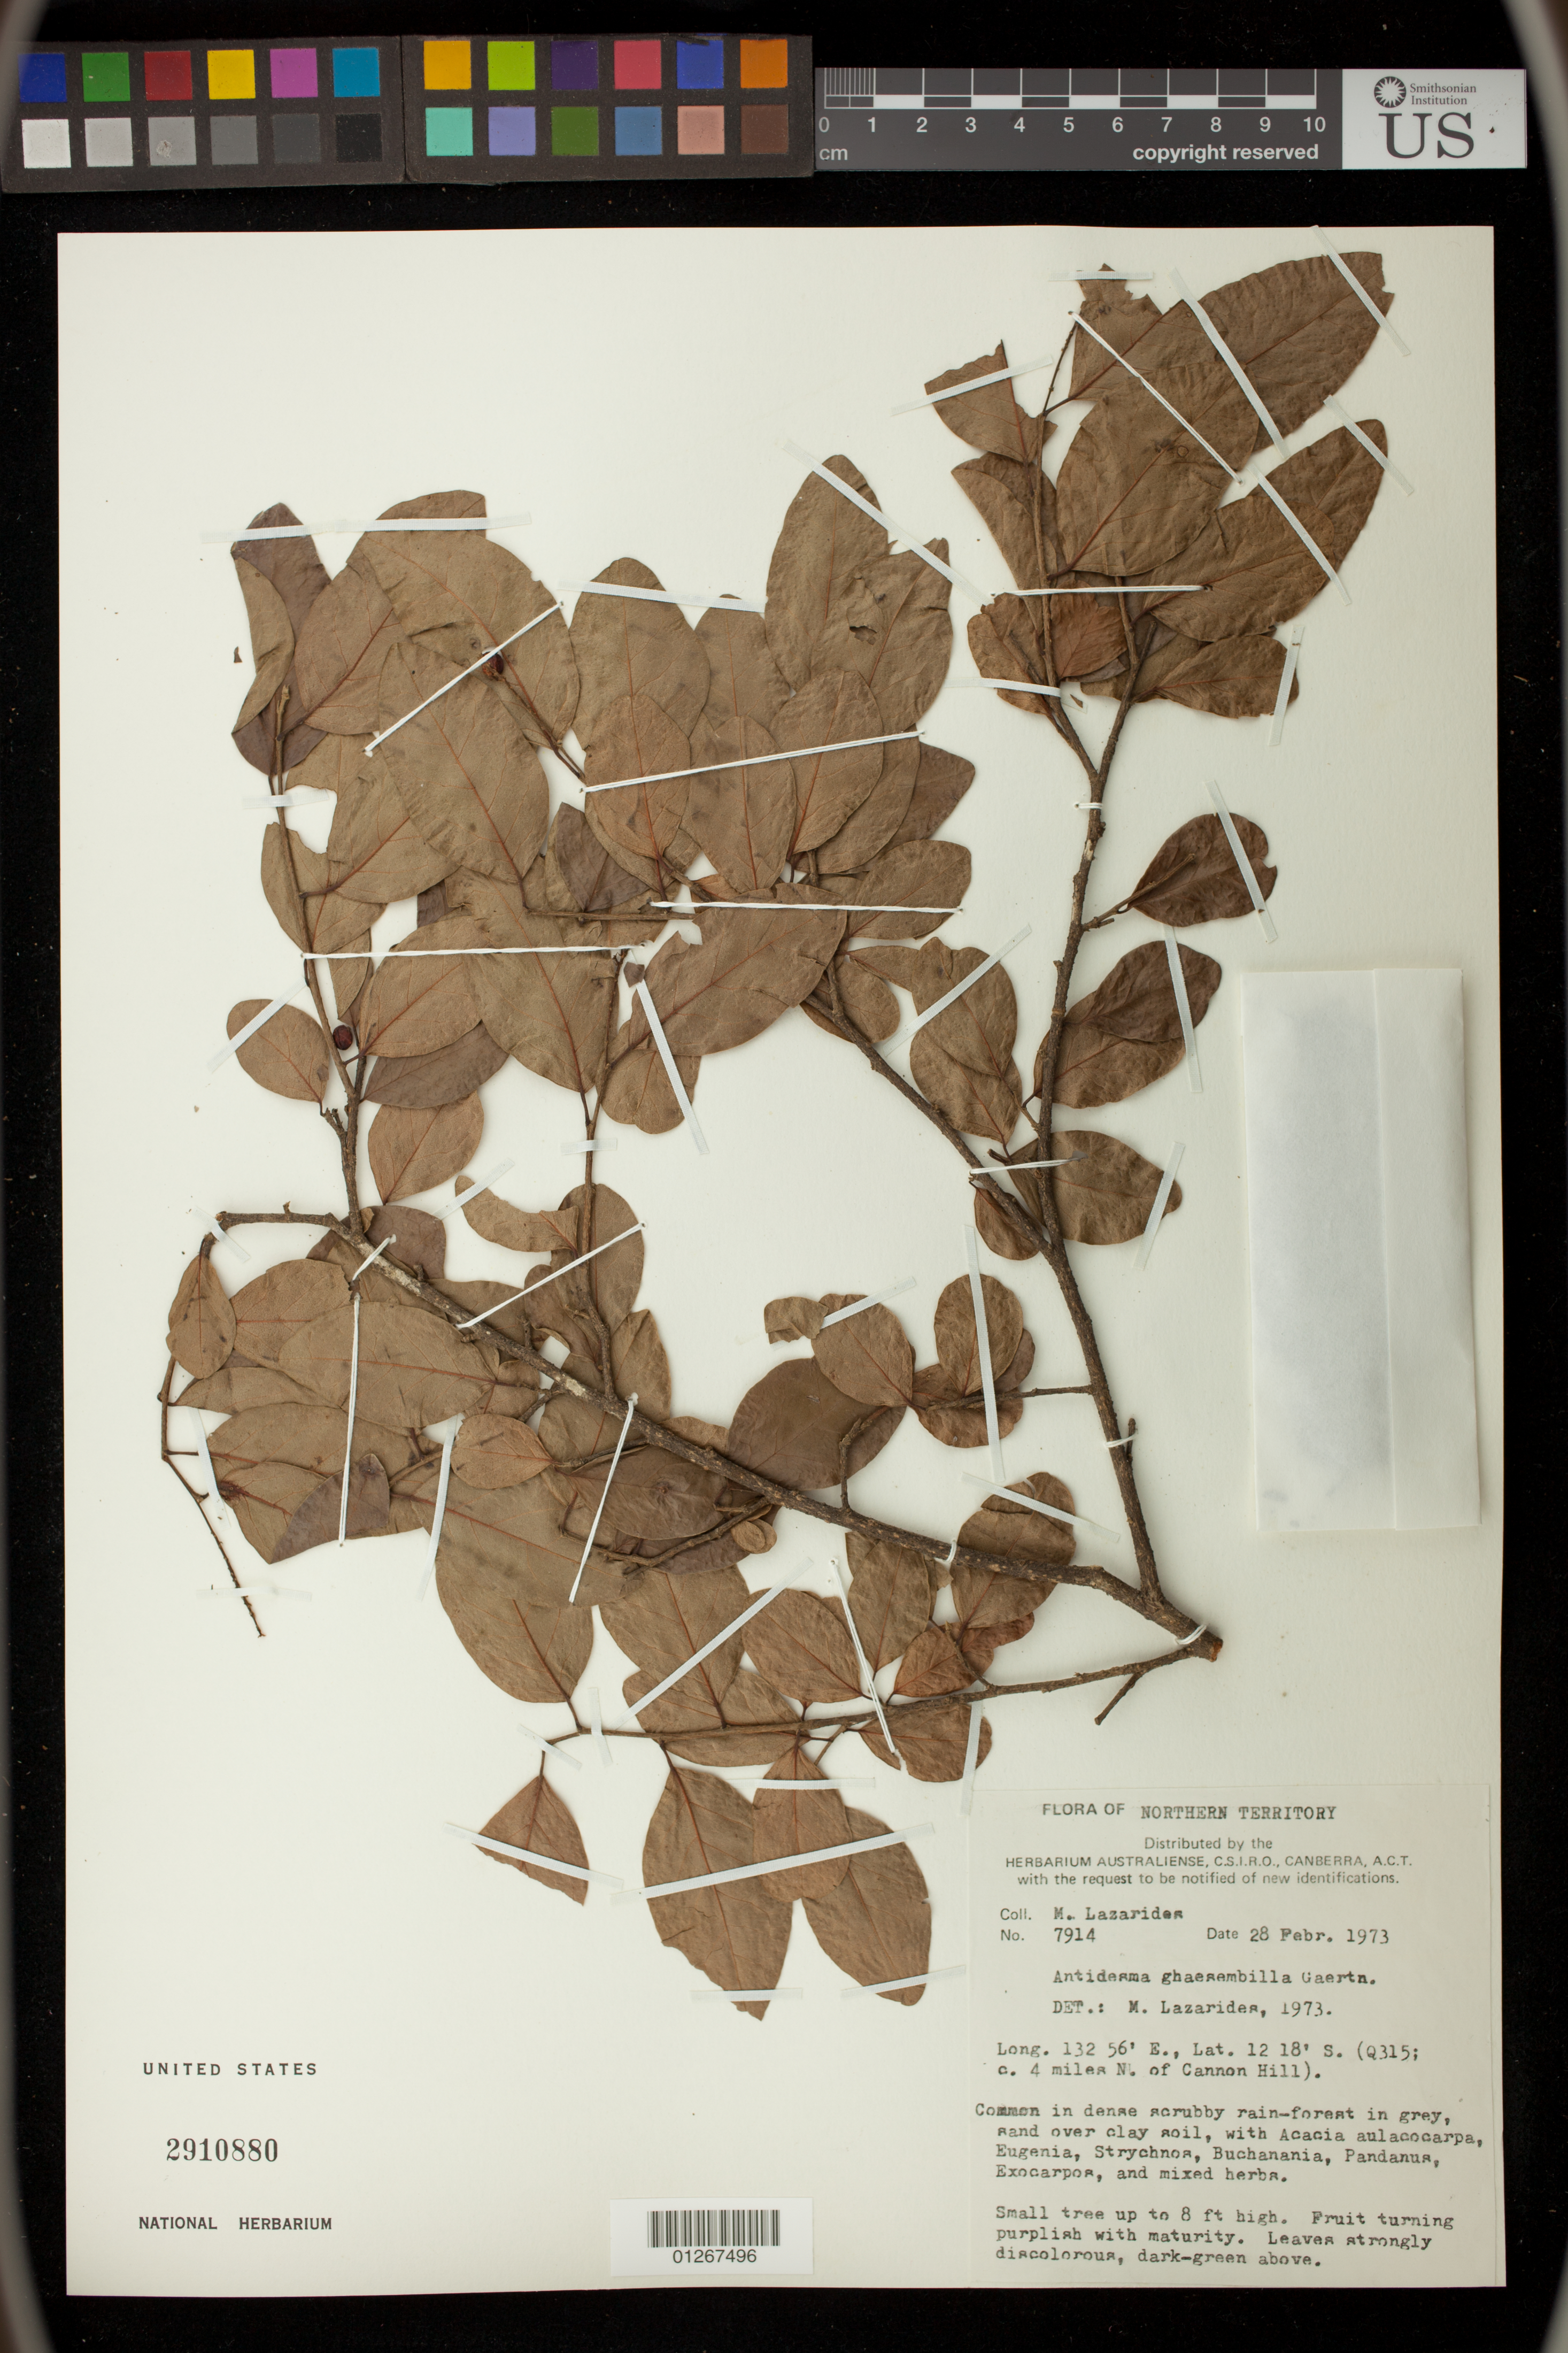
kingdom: Plantae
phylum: Tracheophyta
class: Magnoliopsida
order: Malpighiales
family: Phyllanthaceae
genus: Antidesma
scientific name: Antidesma ghaesembilla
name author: Gaertn.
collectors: M. Lazarides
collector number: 7914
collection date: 1973-02-28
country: Australia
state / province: Northern Territory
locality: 4 miles N. of Cannon Hill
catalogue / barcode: US 2910880